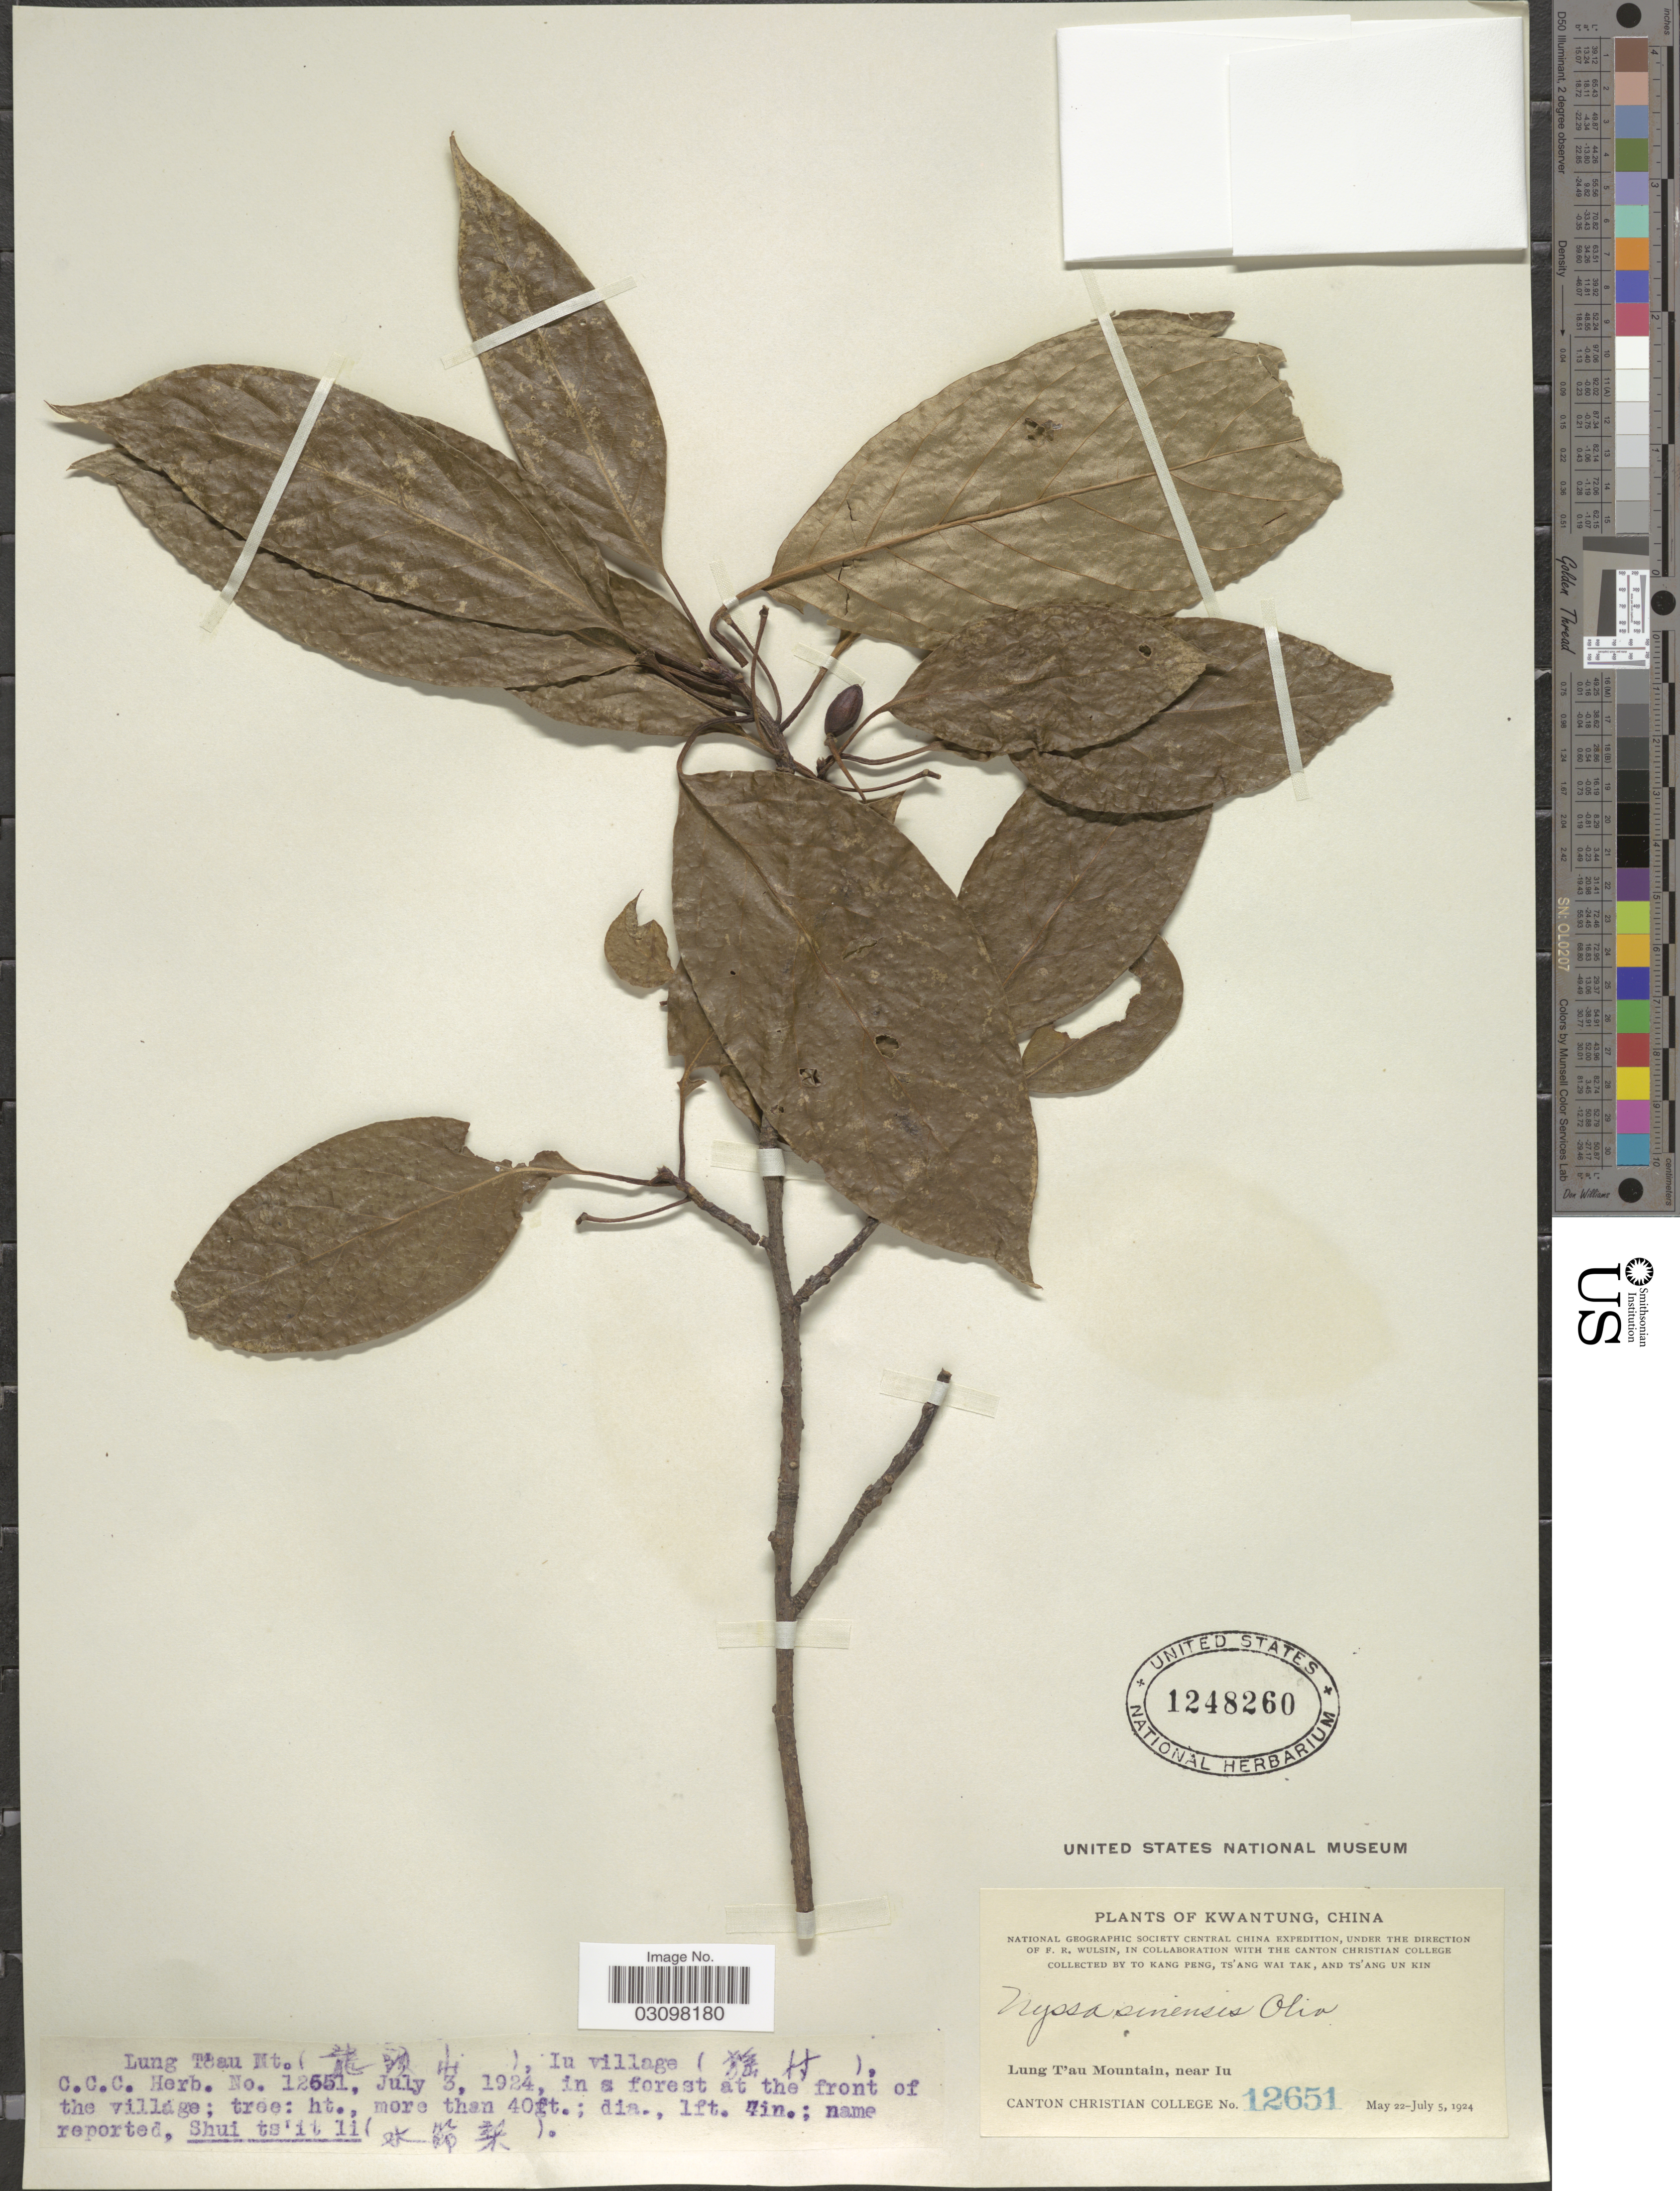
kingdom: Plantae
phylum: Tracheophyta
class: Magnoliopsida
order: Cornales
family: Nyssaceae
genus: Nyssa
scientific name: Nyssa sinensis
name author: Oliv. in Hook.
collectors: Kang Peng To, W. T. Tsang & Ts' Ang Un Kin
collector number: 12651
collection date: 1924-07-03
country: China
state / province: Guangdong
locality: Kwangtung. Lung T'au Mountain, near Iu. Iu village.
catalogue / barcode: US 1248260